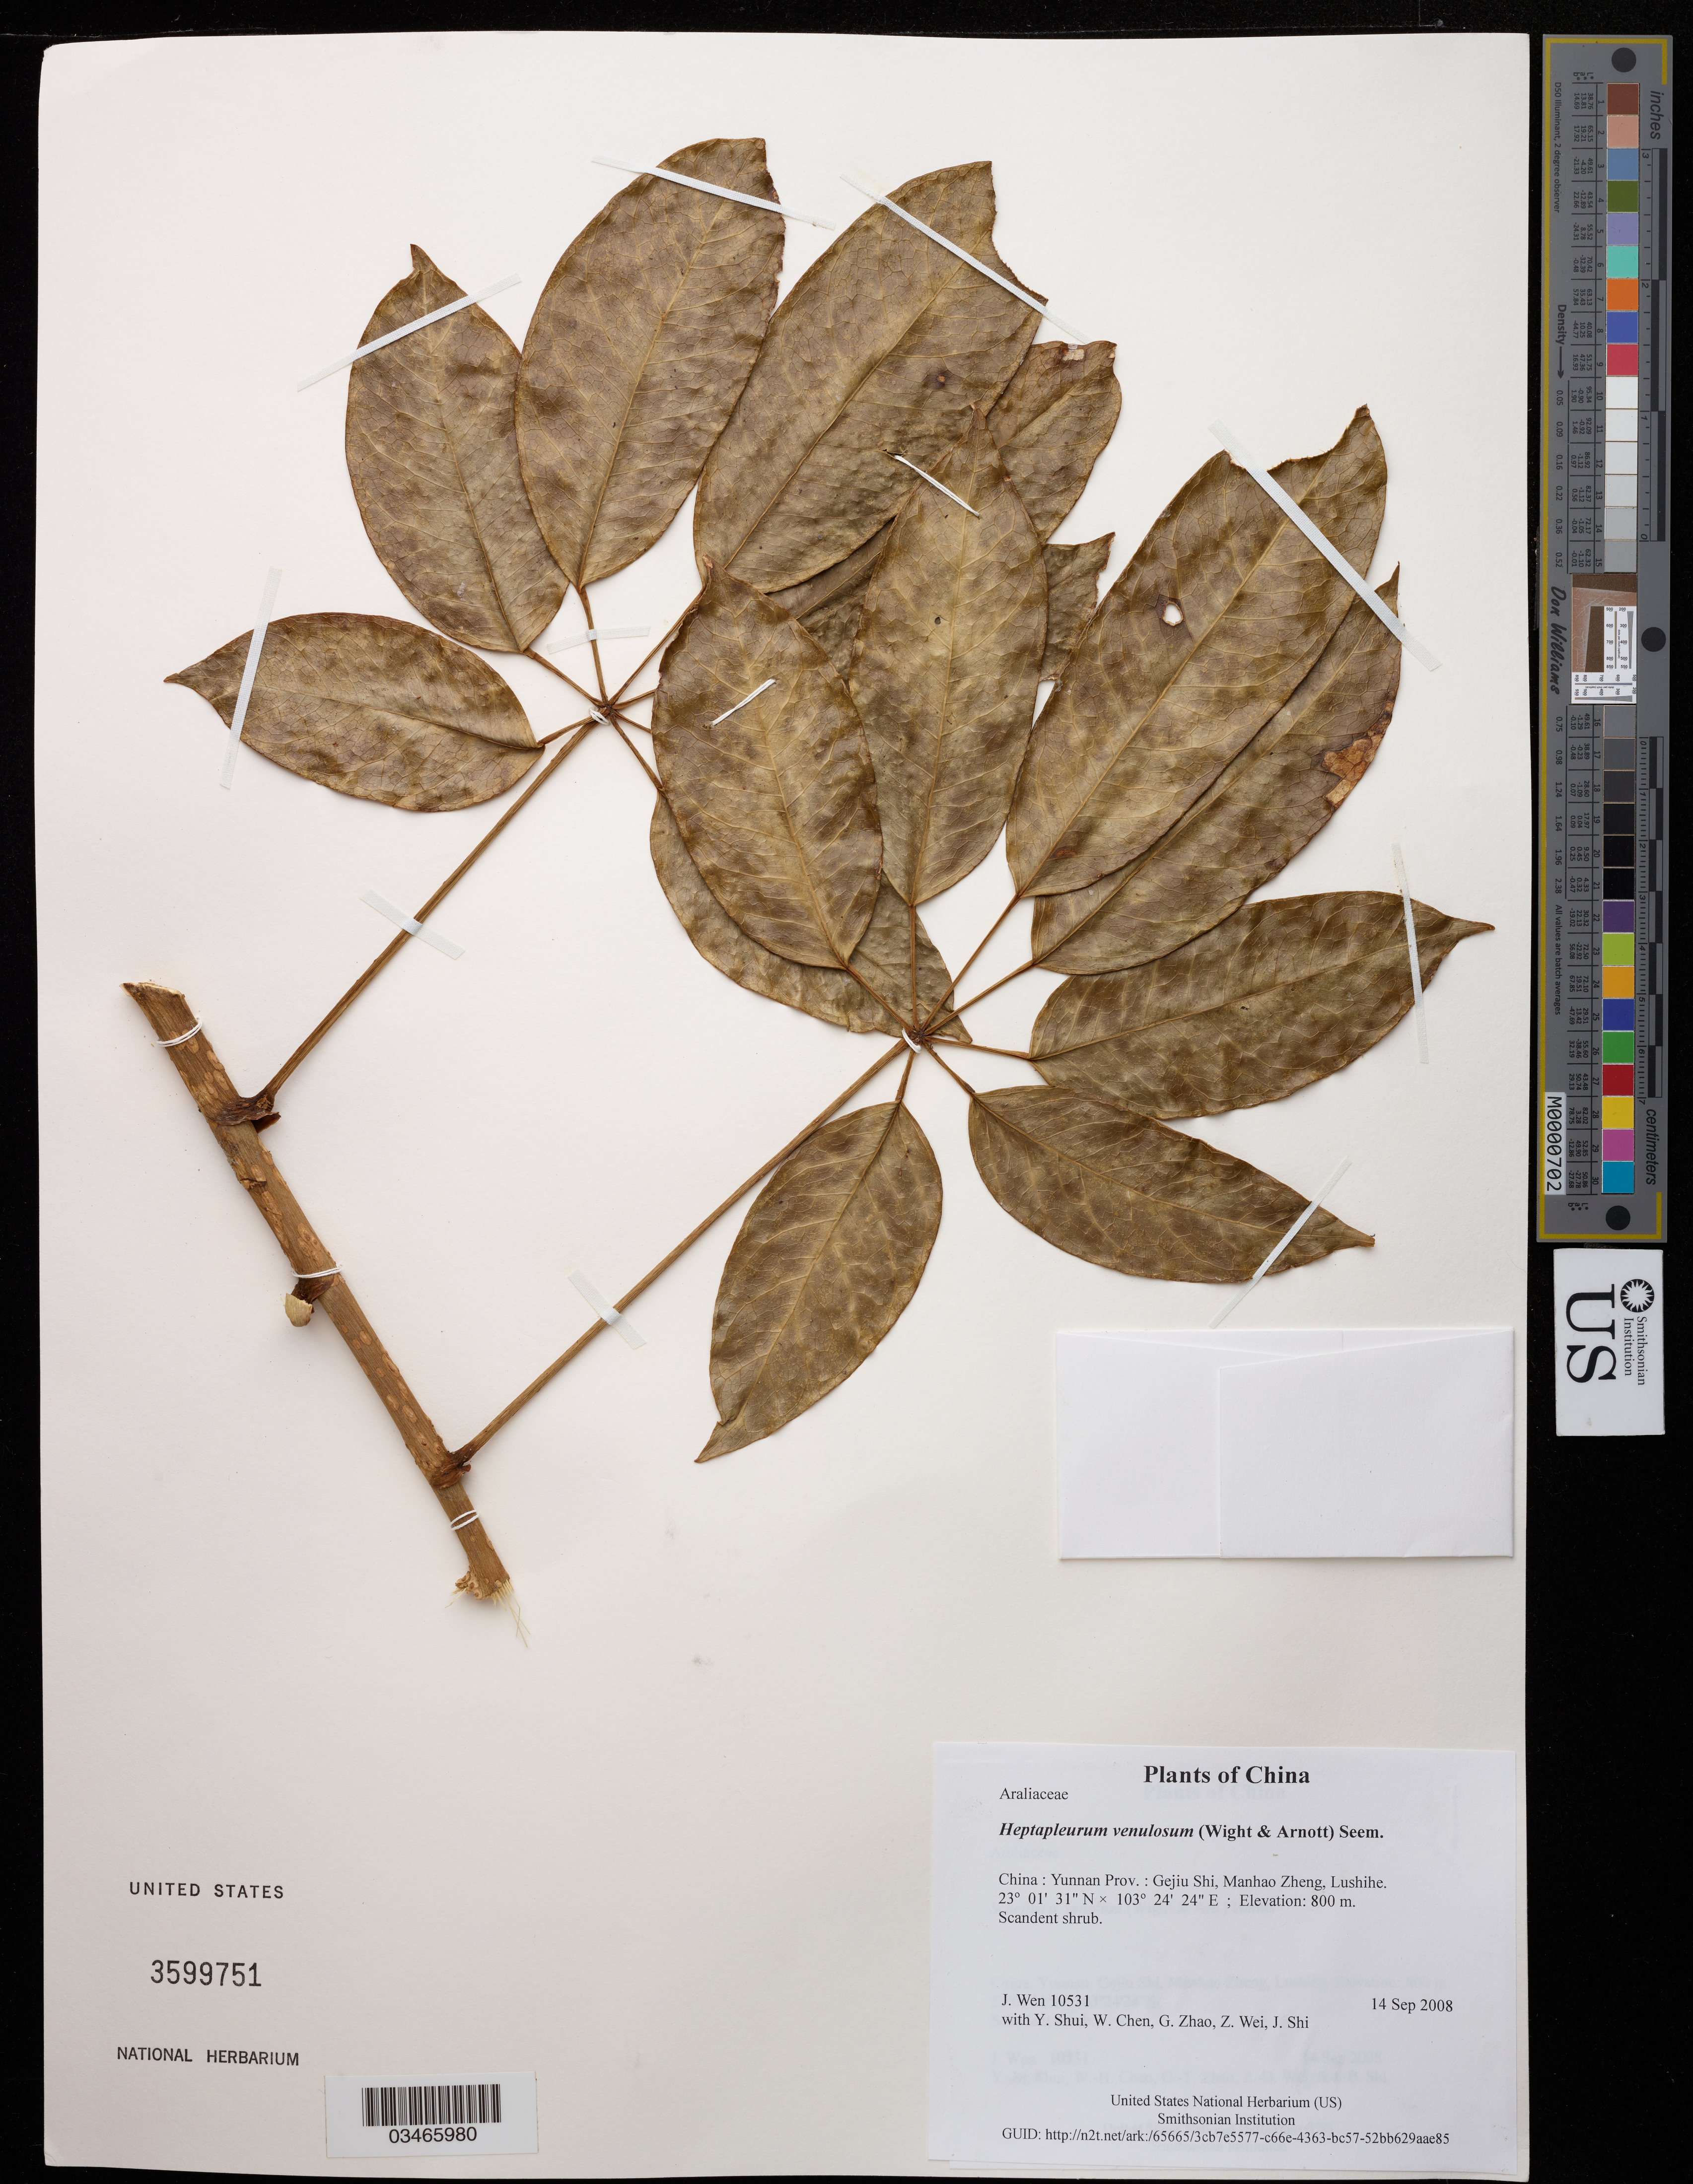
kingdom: Plantae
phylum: Tracheophyta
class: Magnoliopsida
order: Apiales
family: Araliaceae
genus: Heptapleurum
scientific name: Heptapleurum venulosum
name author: (Wight & Arnott) Seem.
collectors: J. Wen, Y. Shui, W. Chen, G. Zhao, Z. Wei & J. Shi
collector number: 10531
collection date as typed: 14 Sep 2008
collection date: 2008-09-14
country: China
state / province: Yunnan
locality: Gejiu Shi, Manhao Zheng, Lushihe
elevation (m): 800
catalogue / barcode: US 3599751